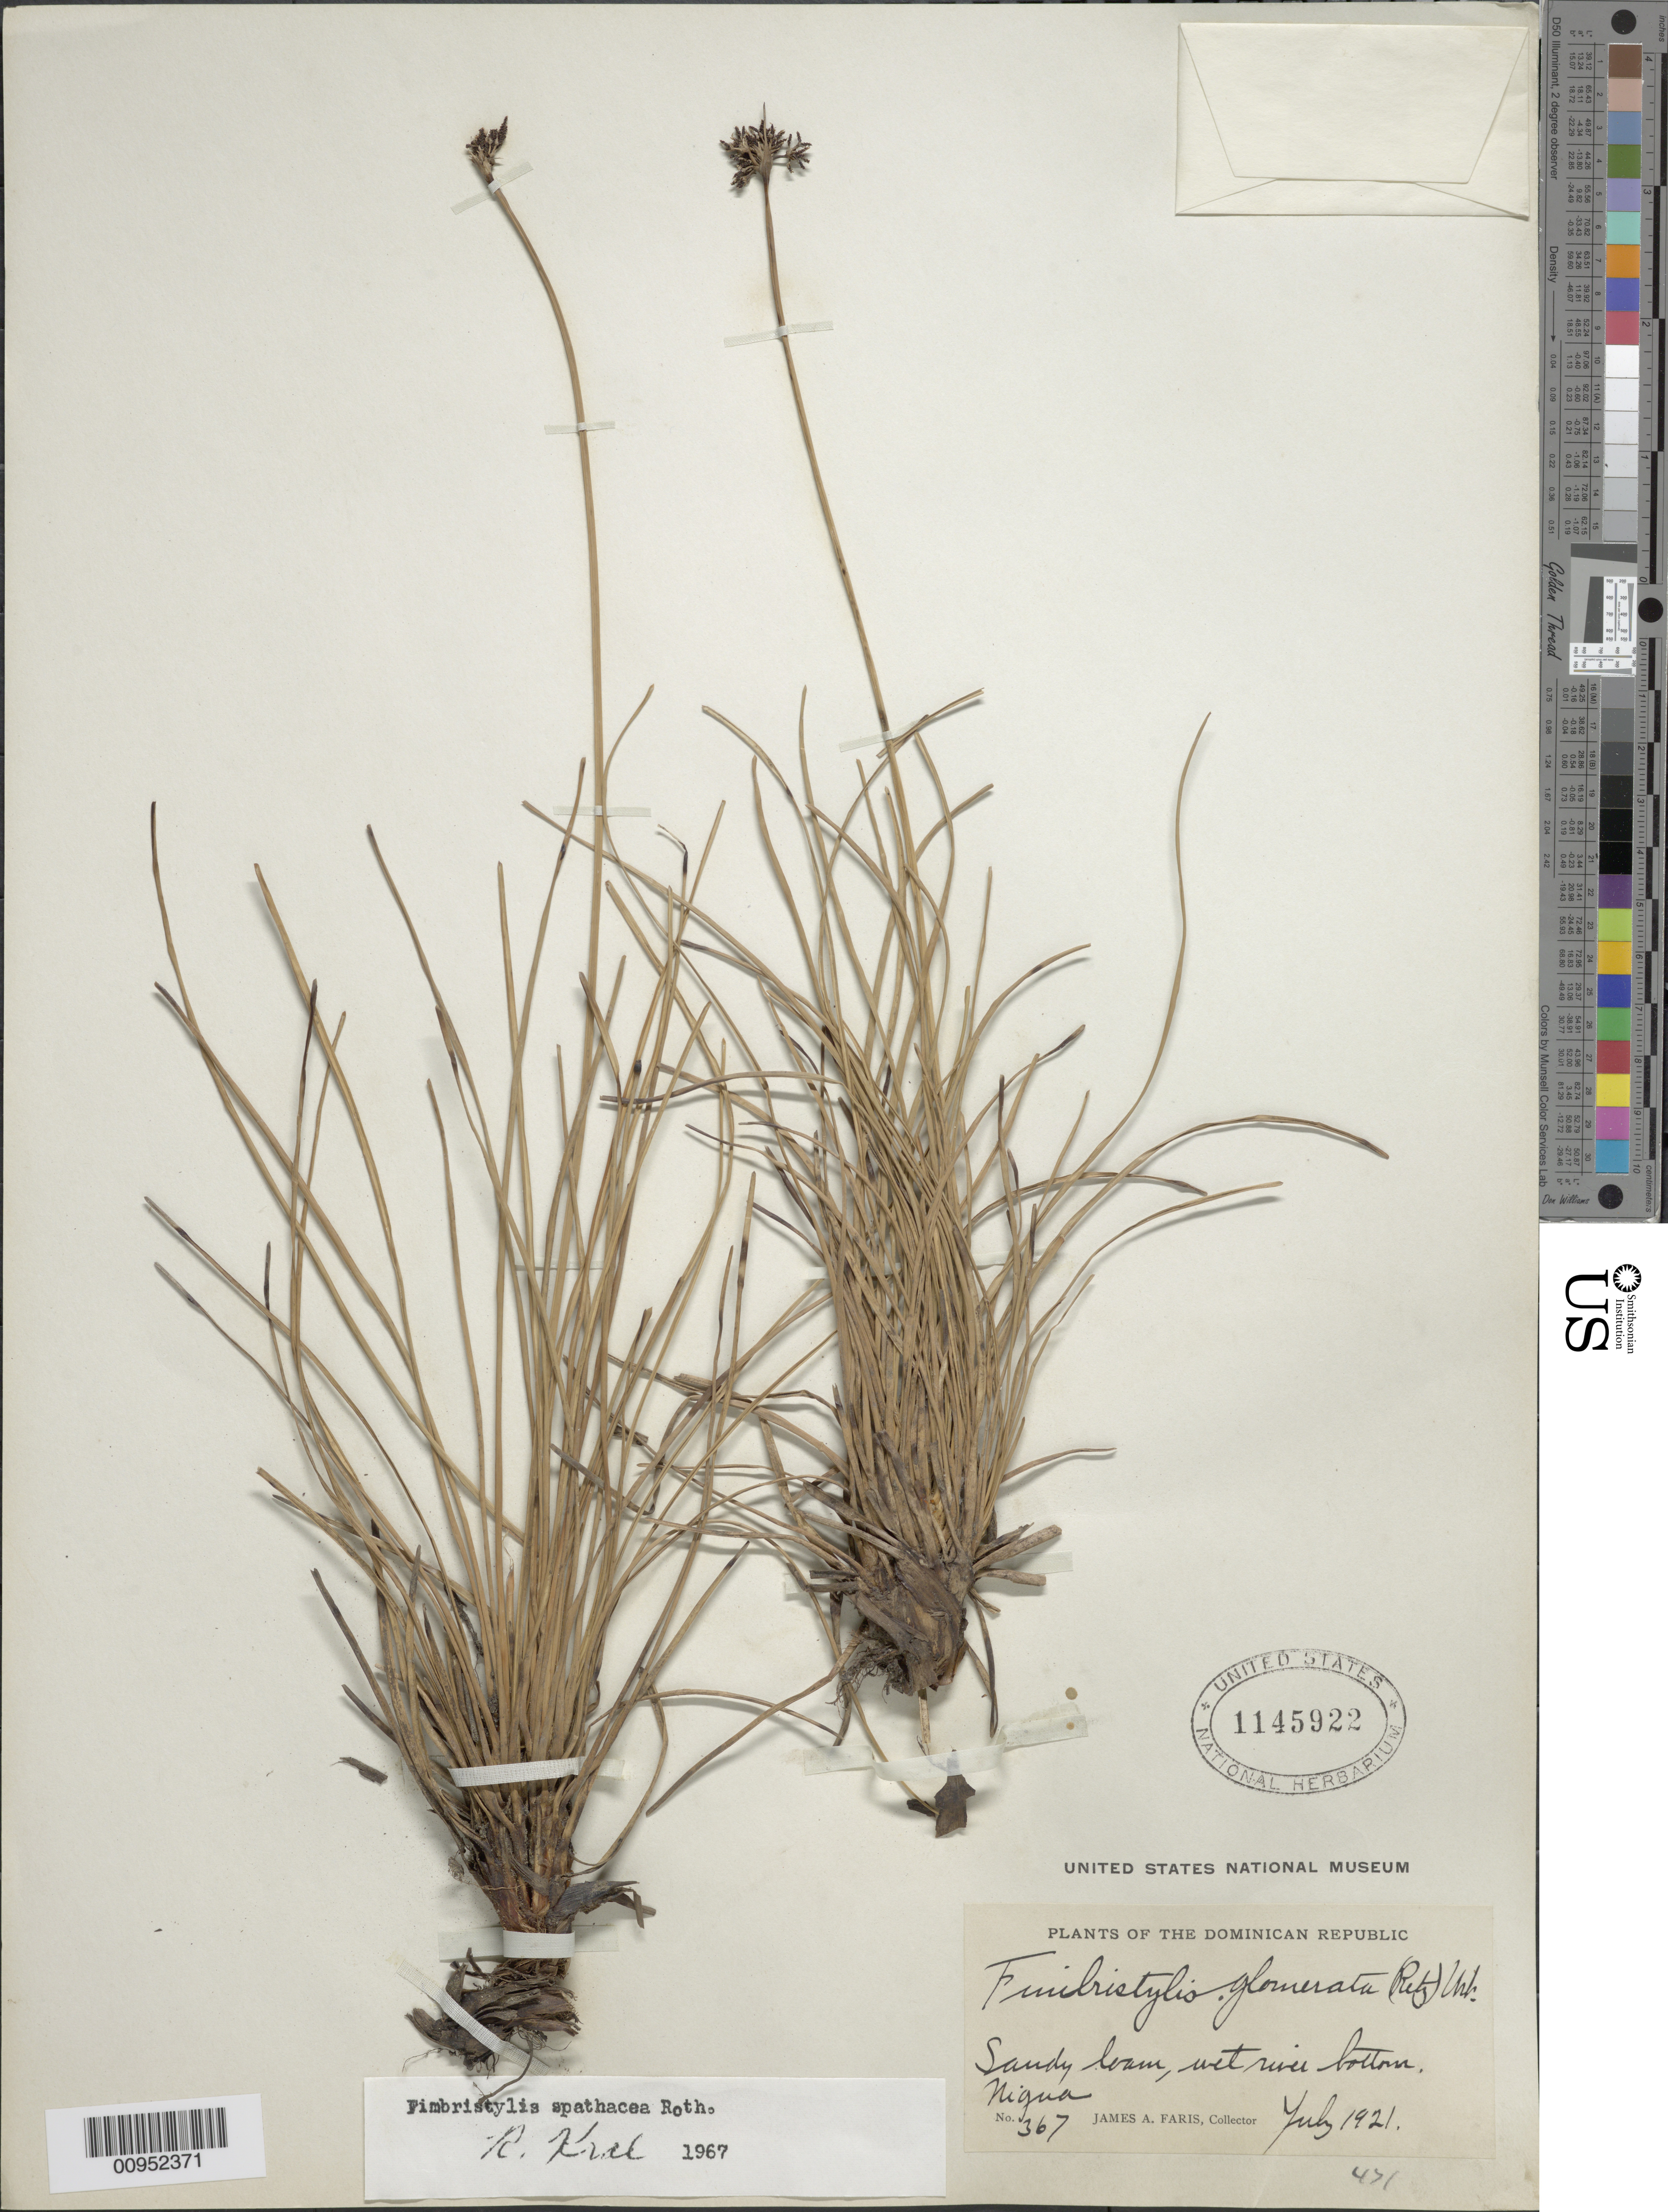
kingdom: Plantae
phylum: Tracheophyta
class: Liliopsida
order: Poales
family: Cyperaceae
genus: Fimbristylis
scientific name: Fimbristylis cymosa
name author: R. Br.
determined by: Kral, Robert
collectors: J. Faris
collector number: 367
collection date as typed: Jul 1921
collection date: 1921-07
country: Dominican Republic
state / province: San Cristóbal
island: Hispaniola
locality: Nigua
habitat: Sandy loam, wet river bottom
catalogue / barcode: US 1145922